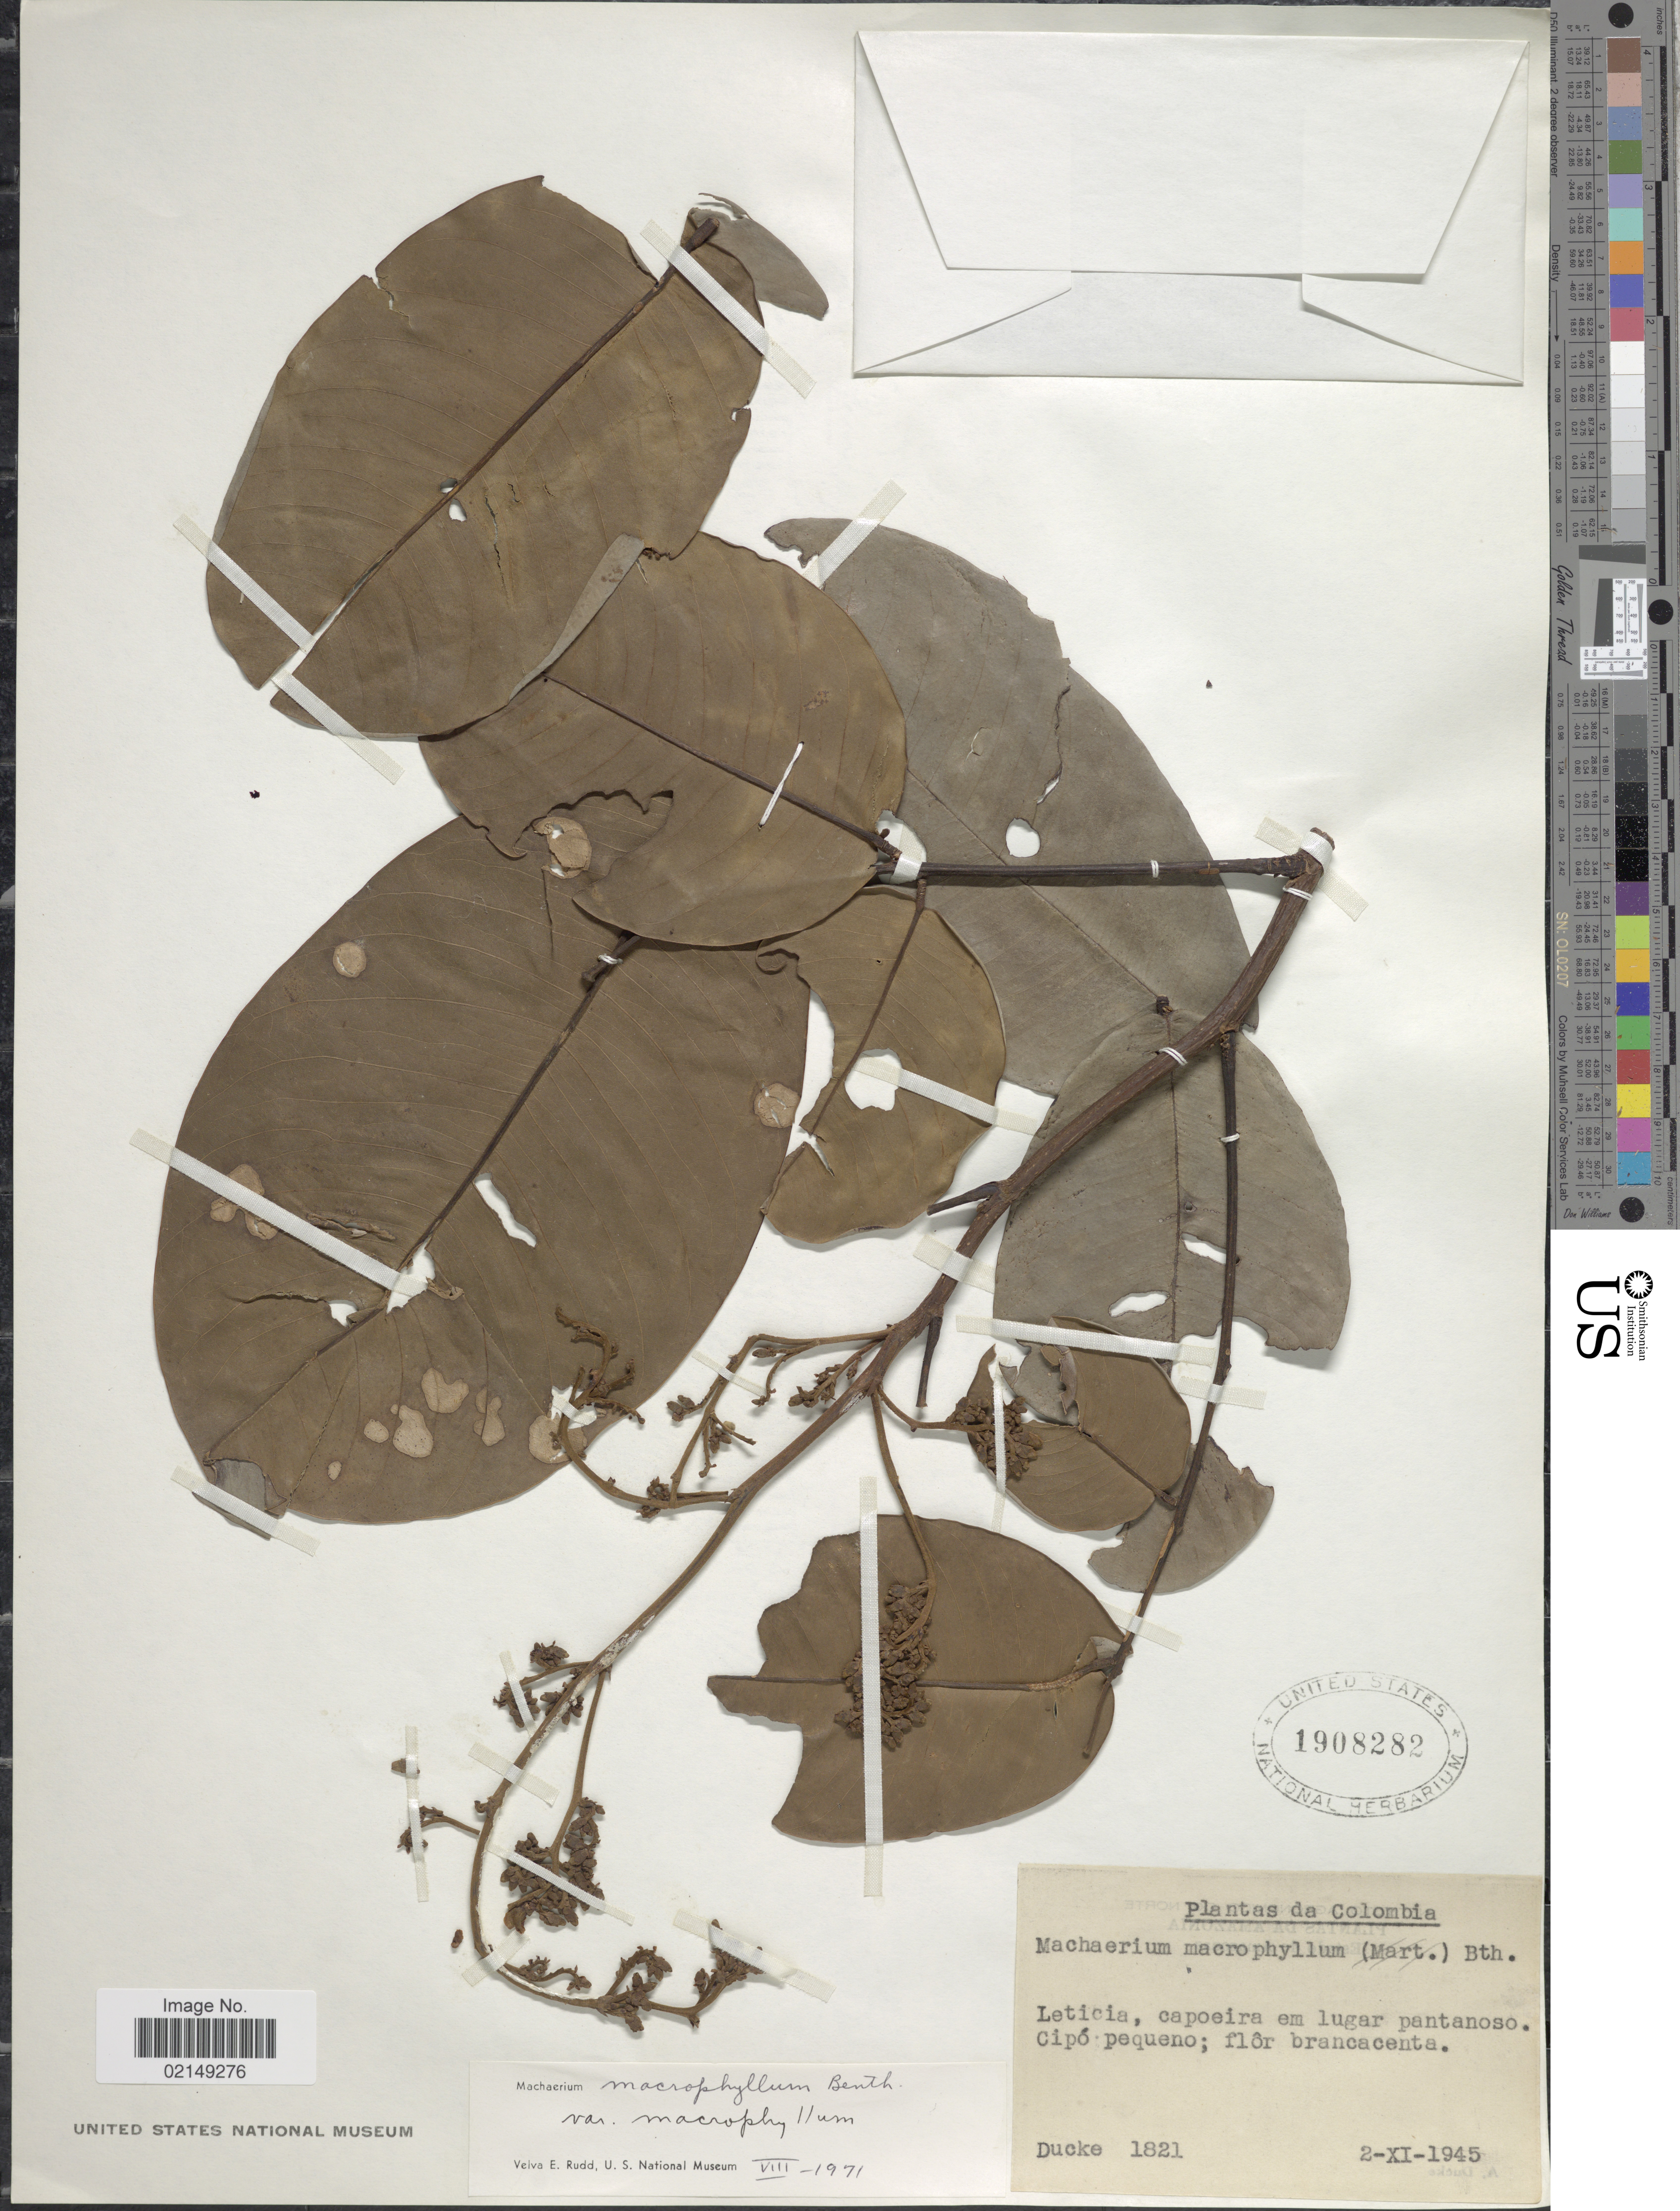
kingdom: Plantae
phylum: Tracheophyta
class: Magnoliopsida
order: Fabales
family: Fabaceae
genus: Machaerium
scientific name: Machaerium macrophyllum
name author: Benth.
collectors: A. Ducke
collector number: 1921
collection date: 1945-11-02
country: Colombia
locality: Leticia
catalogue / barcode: US 1908282